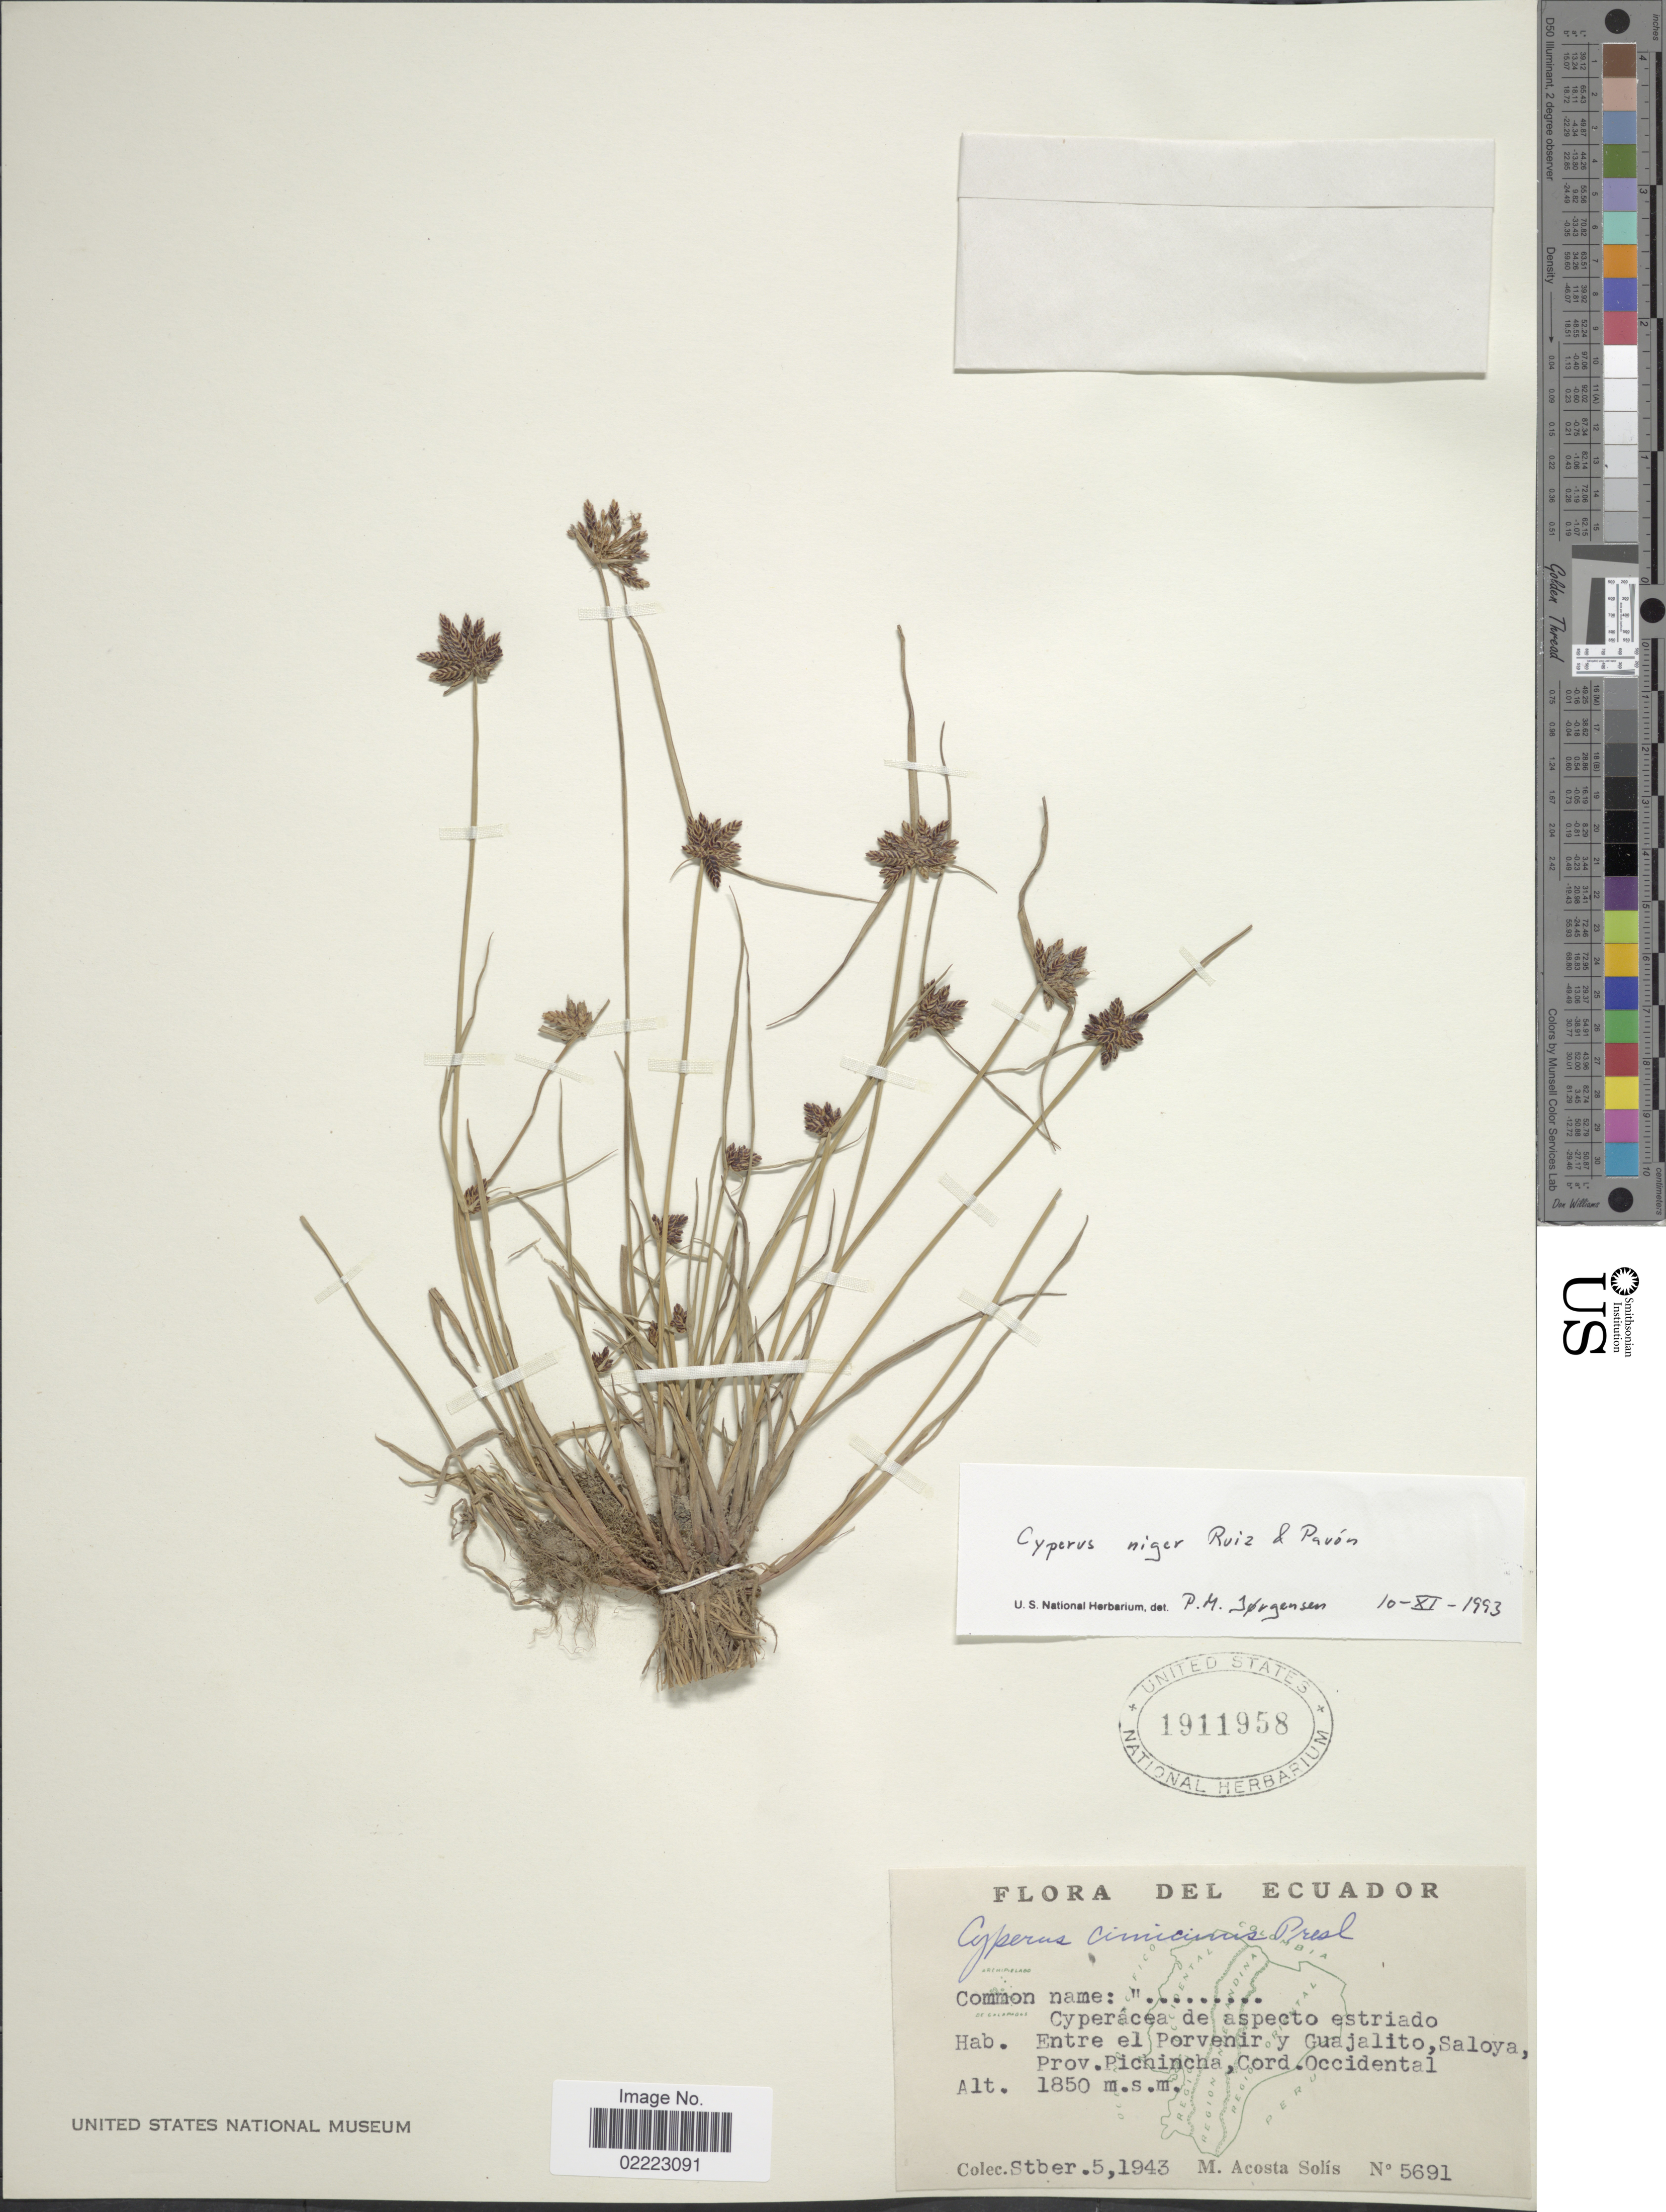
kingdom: Plantae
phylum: Tracheophyta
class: Liliopsida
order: Poales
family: Cyperaceae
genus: Cyperus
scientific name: Cyperus niger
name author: Ruiz & Pav.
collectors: M. Acosta Solis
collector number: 5691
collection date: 1943-09-05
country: Ecuador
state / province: Pichincha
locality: Entre el Porvenir y Guajalito, Saloya, Cord Occidental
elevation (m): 1850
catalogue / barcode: US 1911958